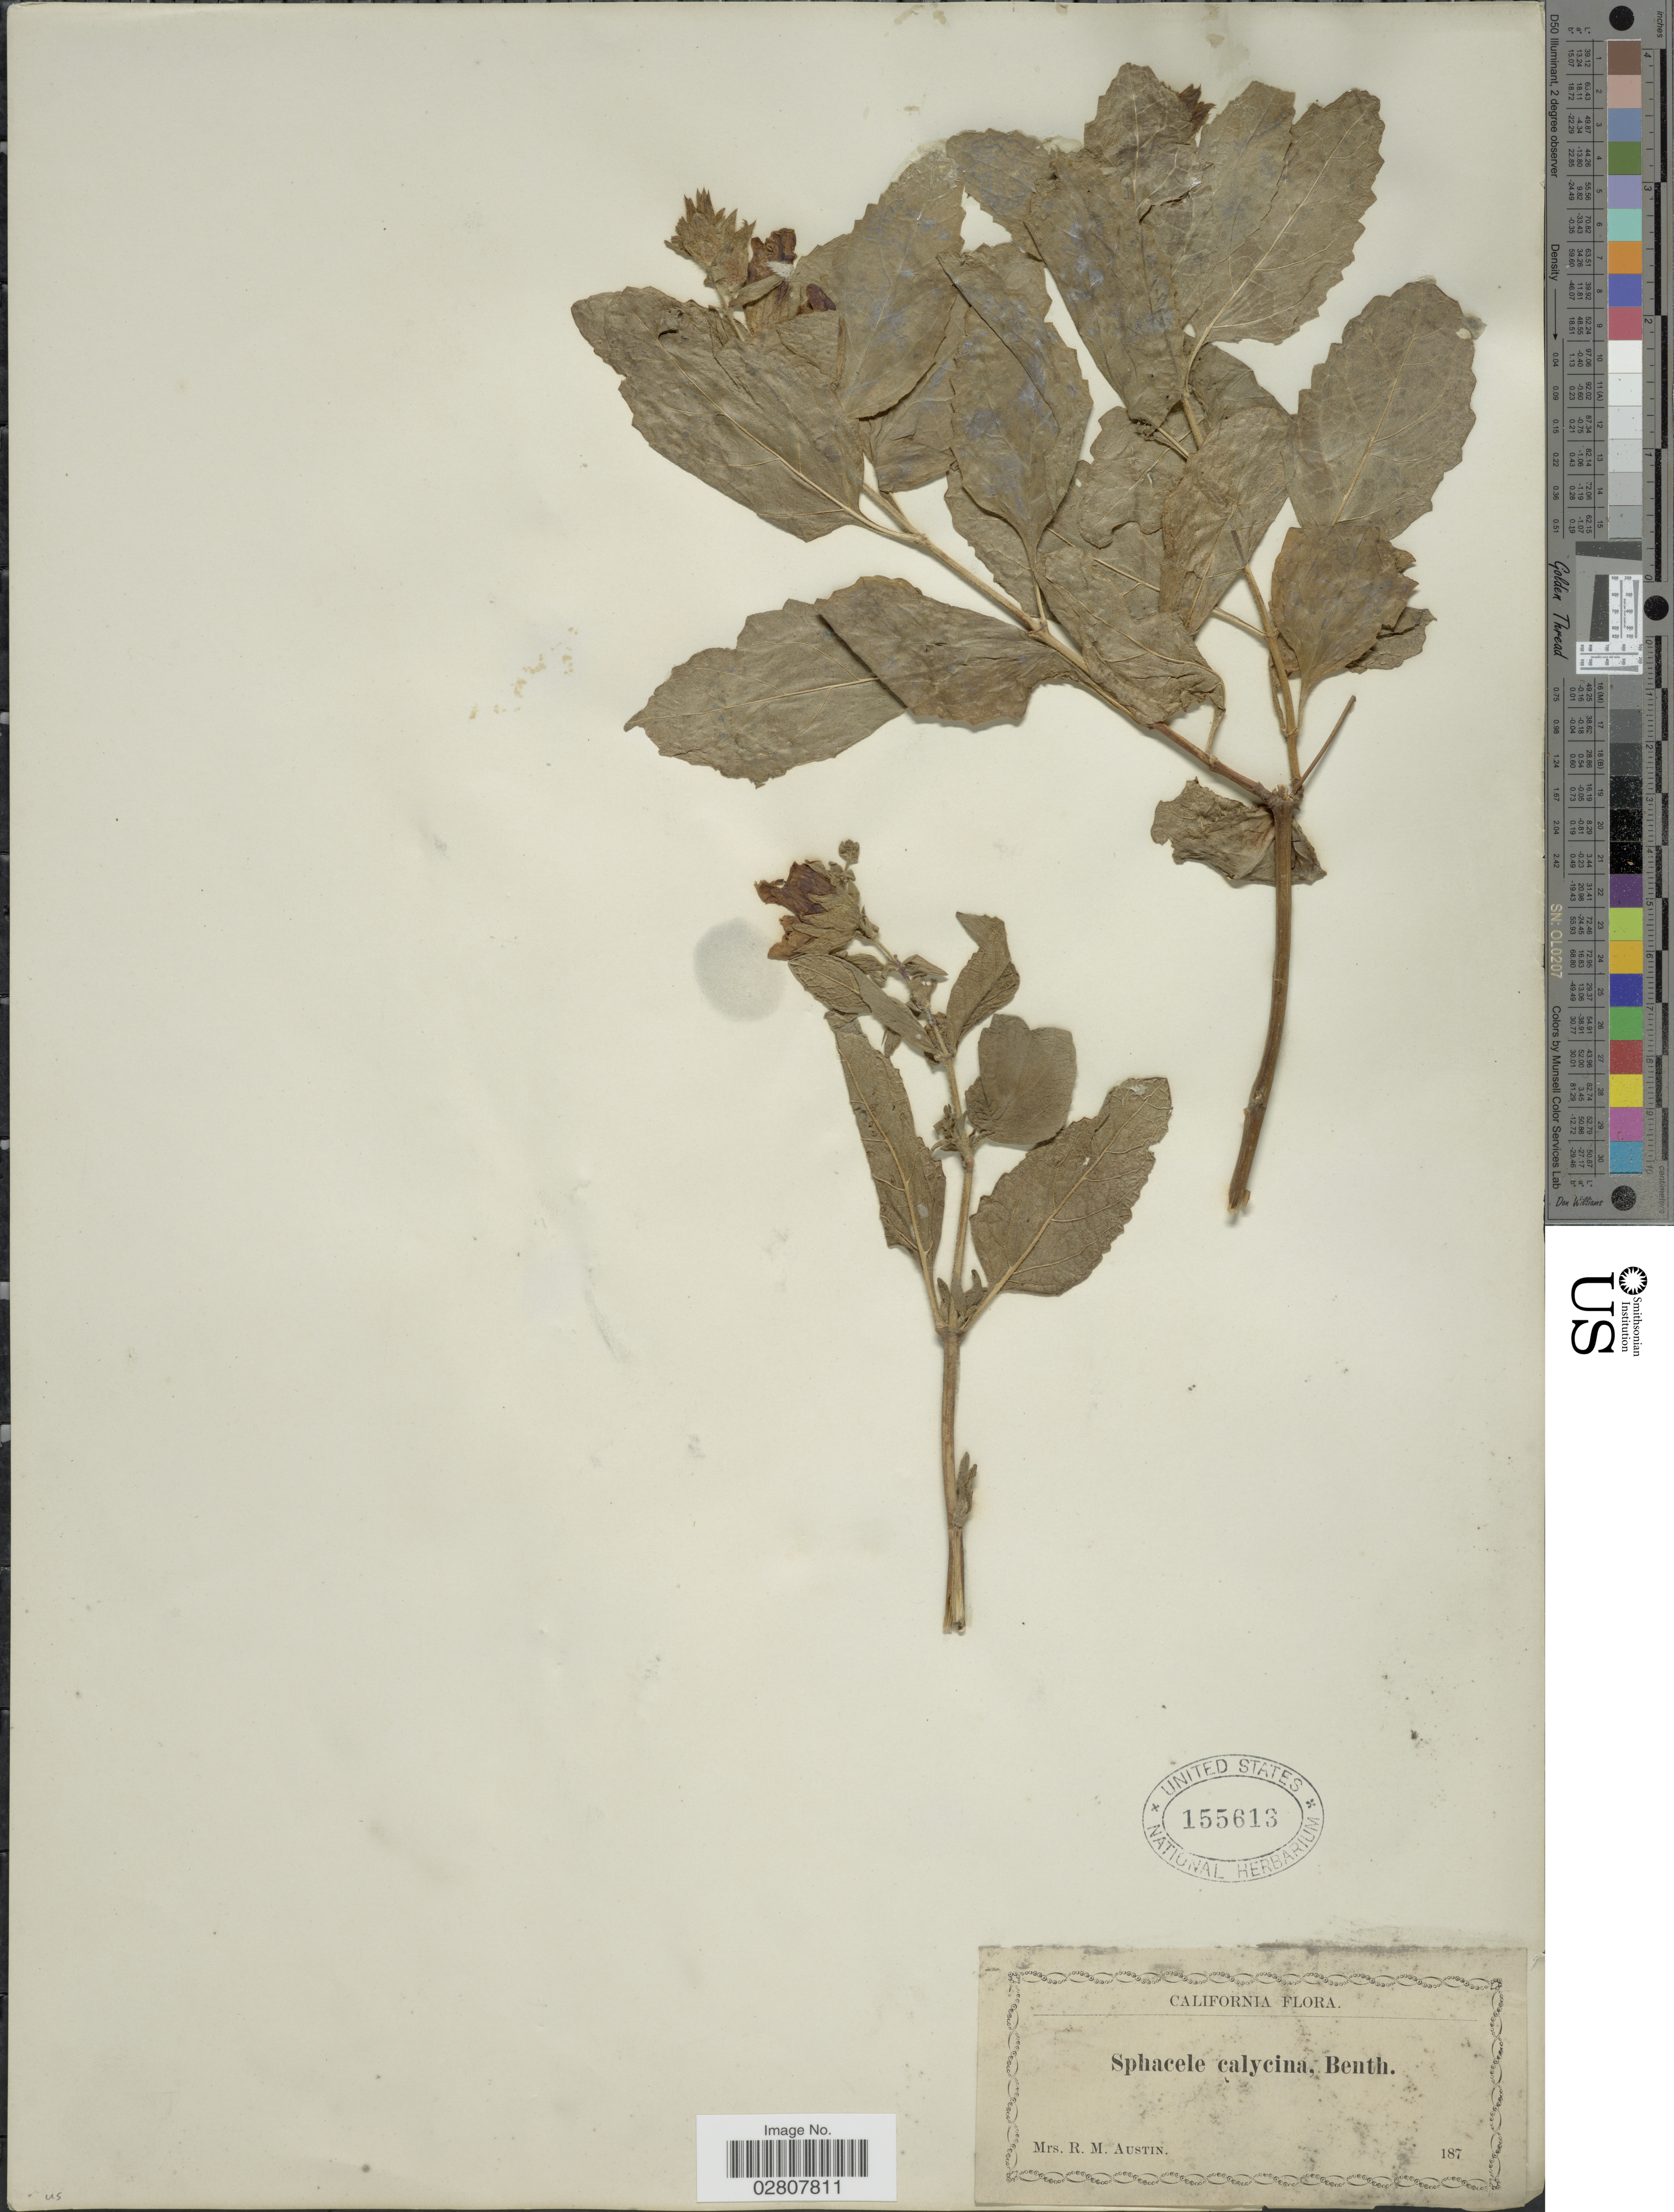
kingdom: Plantae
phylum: Tracheophyta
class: Magnoliopsida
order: Lamiales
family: Lamiaceae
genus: Lepechinia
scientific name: Lepechinia calycina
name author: (Benth.) Epling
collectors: R. Austin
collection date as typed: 187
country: United States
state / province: California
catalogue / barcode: US 155613